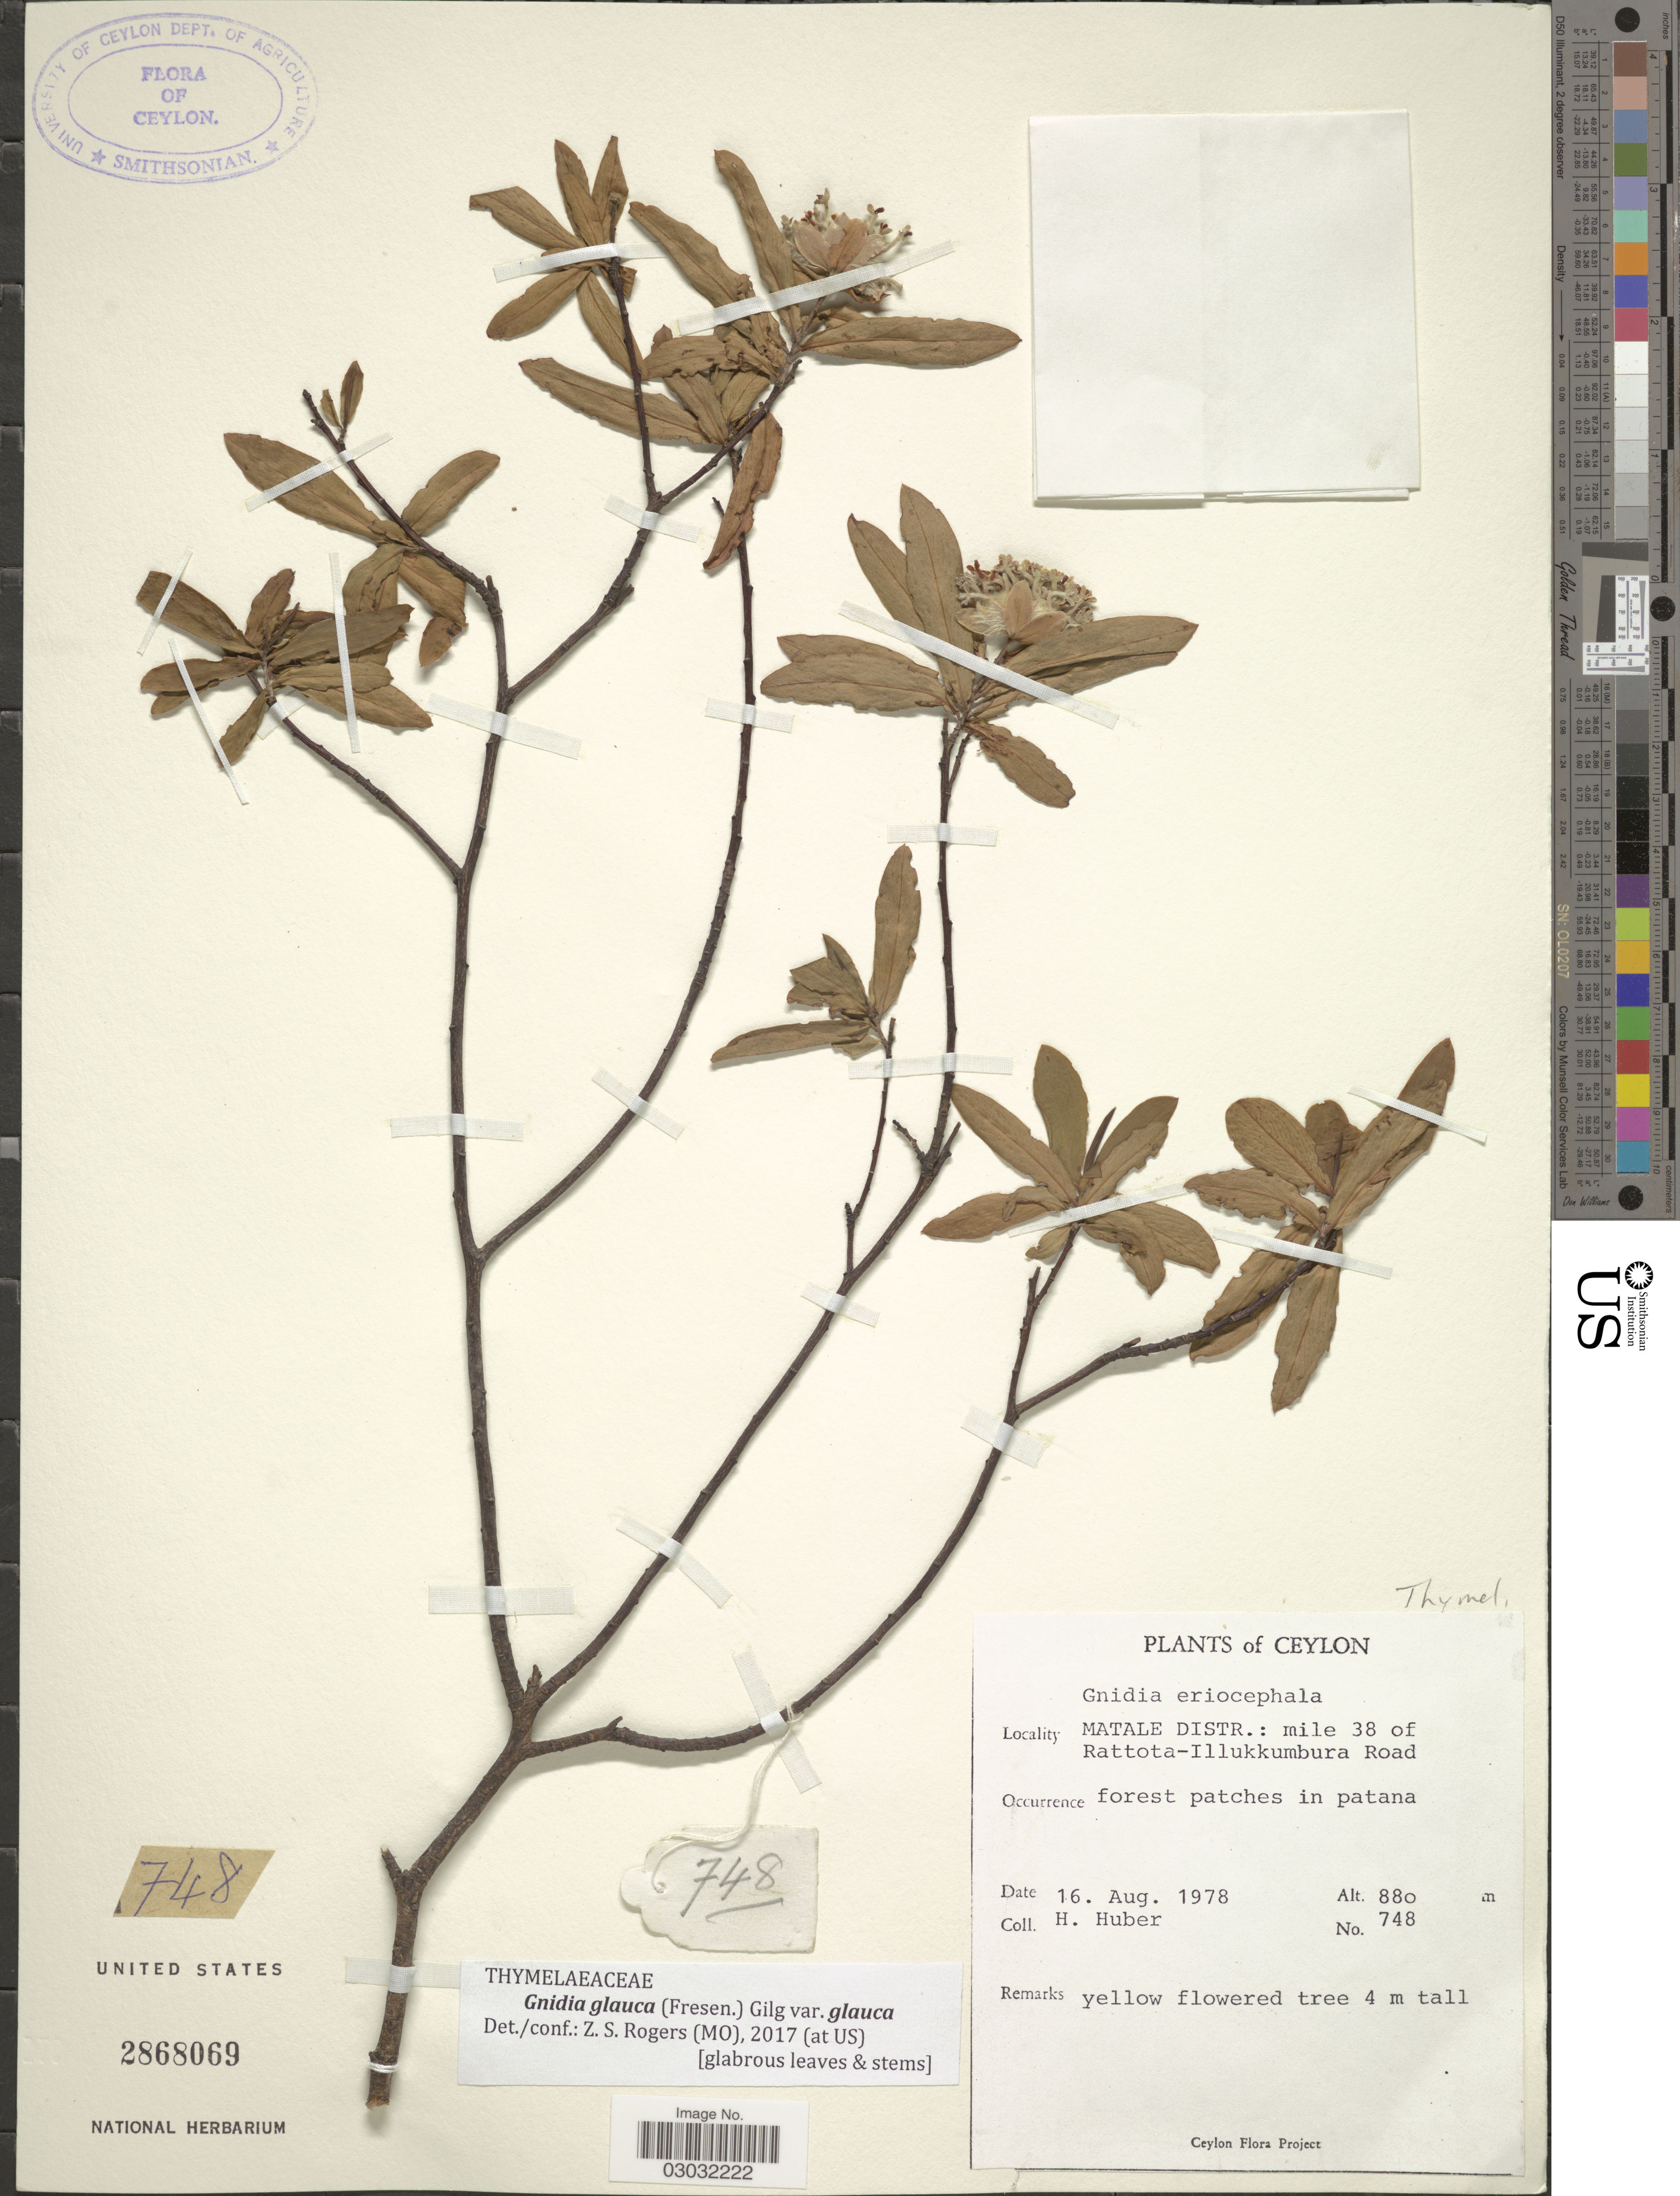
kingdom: Plantae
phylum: Tracheophyta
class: Magnoliopsida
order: Malvales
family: Thymelaeaceae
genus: Lasiosiphon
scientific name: Lasiosiphon glaucus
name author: Fresen.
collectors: H. Huber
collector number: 748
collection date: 1978-08-16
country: Sri Lanka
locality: Ceylon. Matale Distr.: mile 38 of Rattota-Illukkumbura Road.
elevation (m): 880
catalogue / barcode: US 2868069